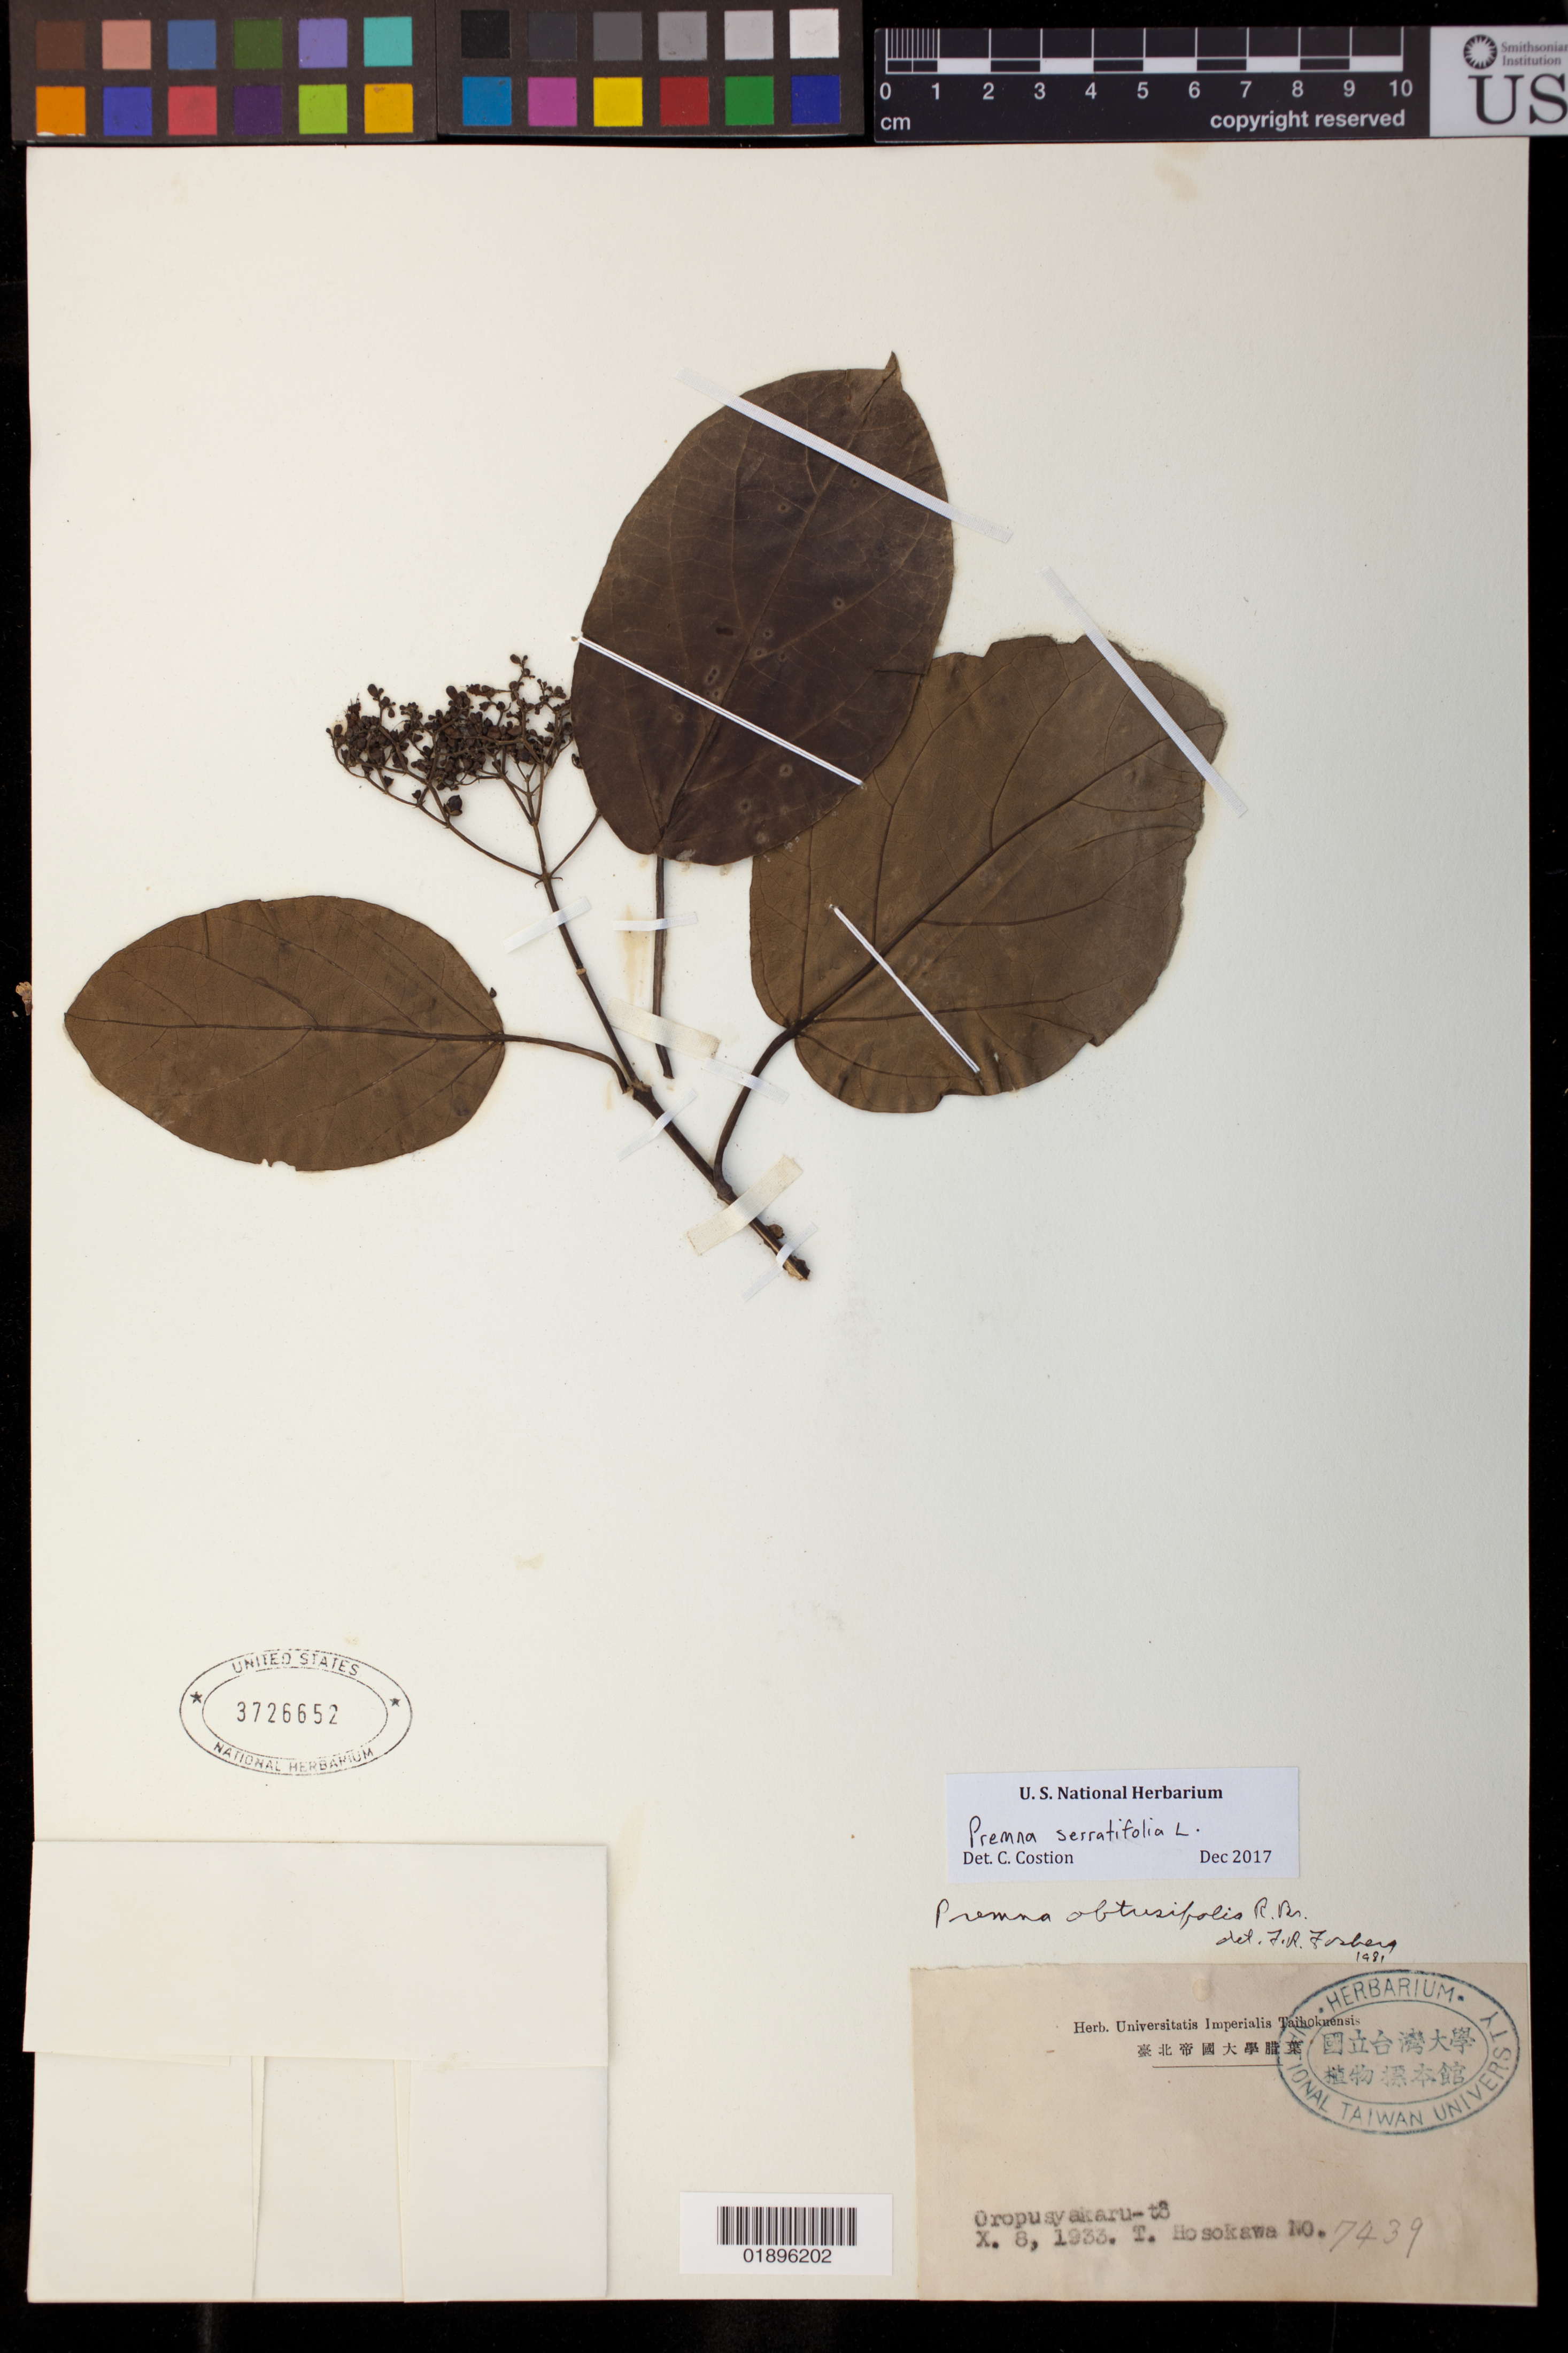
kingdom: Plantae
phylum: Tracheophyta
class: Magnoliopsida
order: Lamiales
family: Lamiaceae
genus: Premna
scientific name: Premna serratifolia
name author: L.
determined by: Costion, C.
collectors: T. Hosokawa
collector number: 7439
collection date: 1933-10-08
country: Micronesia, Federated States of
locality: Ofopusy akaru- to.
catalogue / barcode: US 3726652